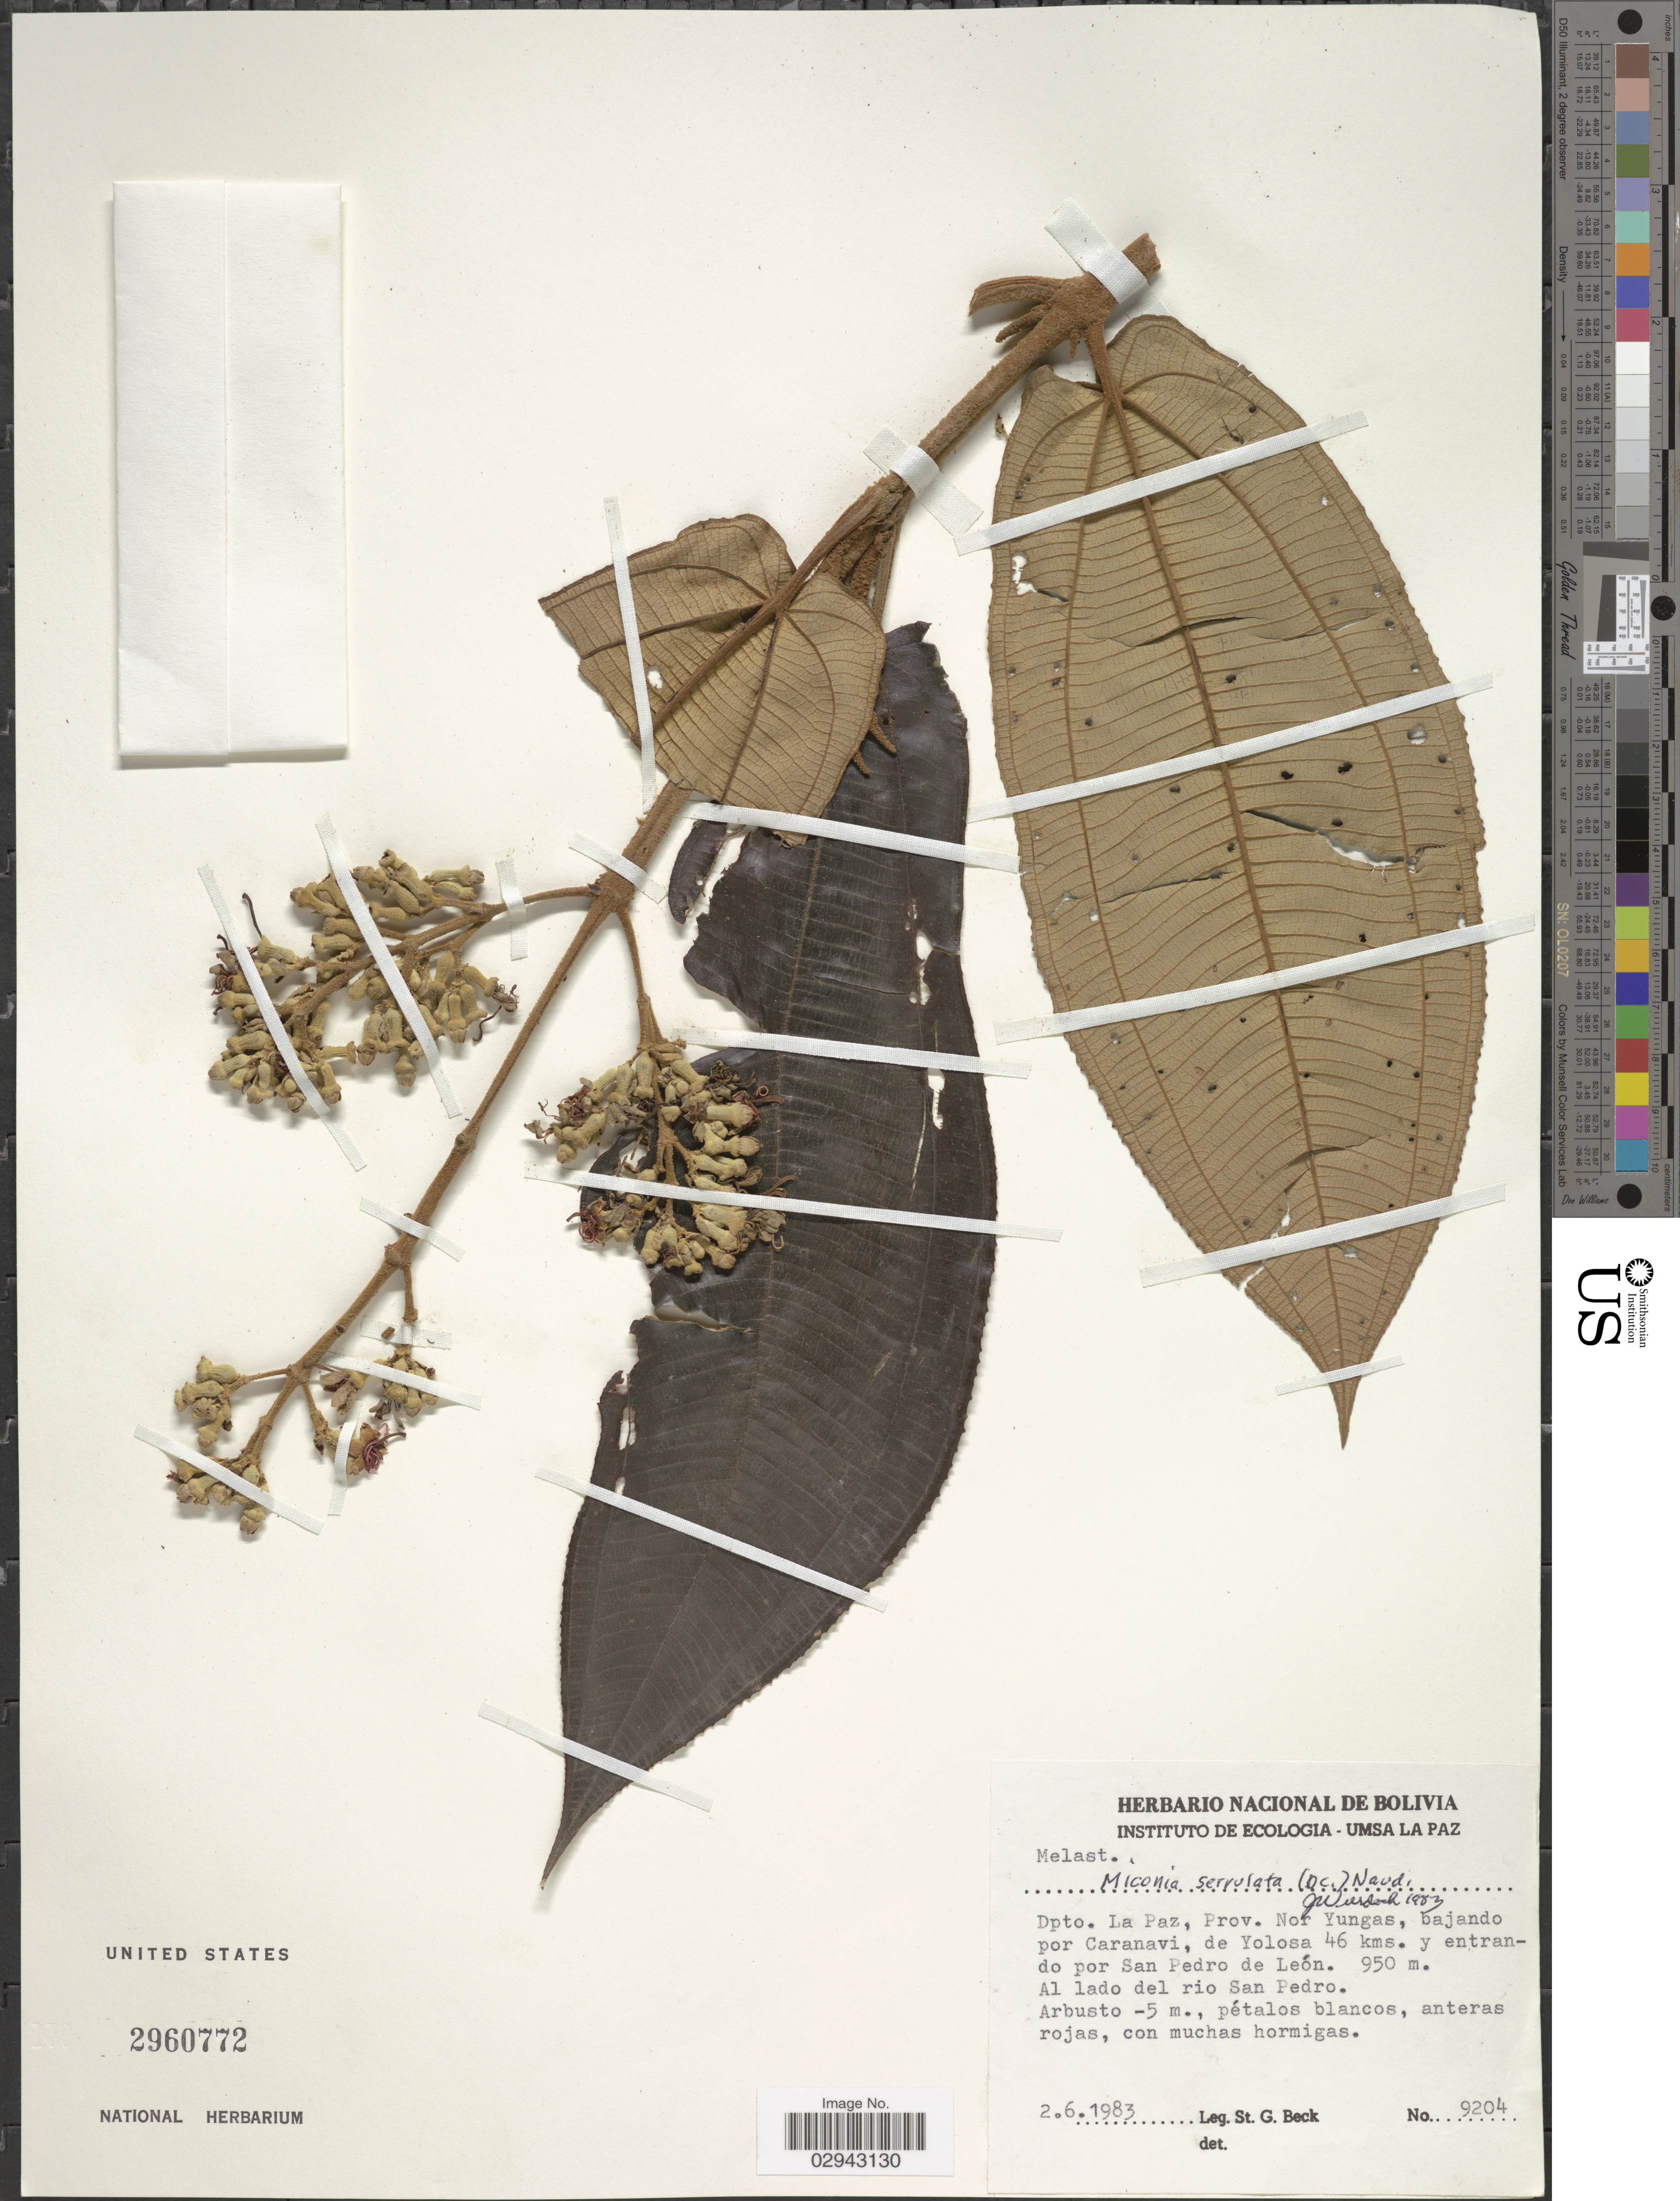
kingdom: Plantae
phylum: Tracheophyta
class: Magnoliopsida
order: Myrtales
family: Melastomataceae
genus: Miconia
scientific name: Miconia serrulata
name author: (DC.) Naudin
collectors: S. G. Beck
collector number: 9204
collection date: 1983-06-02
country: Bolivia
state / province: La Paz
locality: Dpto. La Paz, Prov. Nor Yungas, bajando por Caranavi, de Yolosa 46 kms. y entrando por San Pedro de León. Al lado del rio San Pedro.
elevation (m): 950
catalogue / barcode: US 2960772